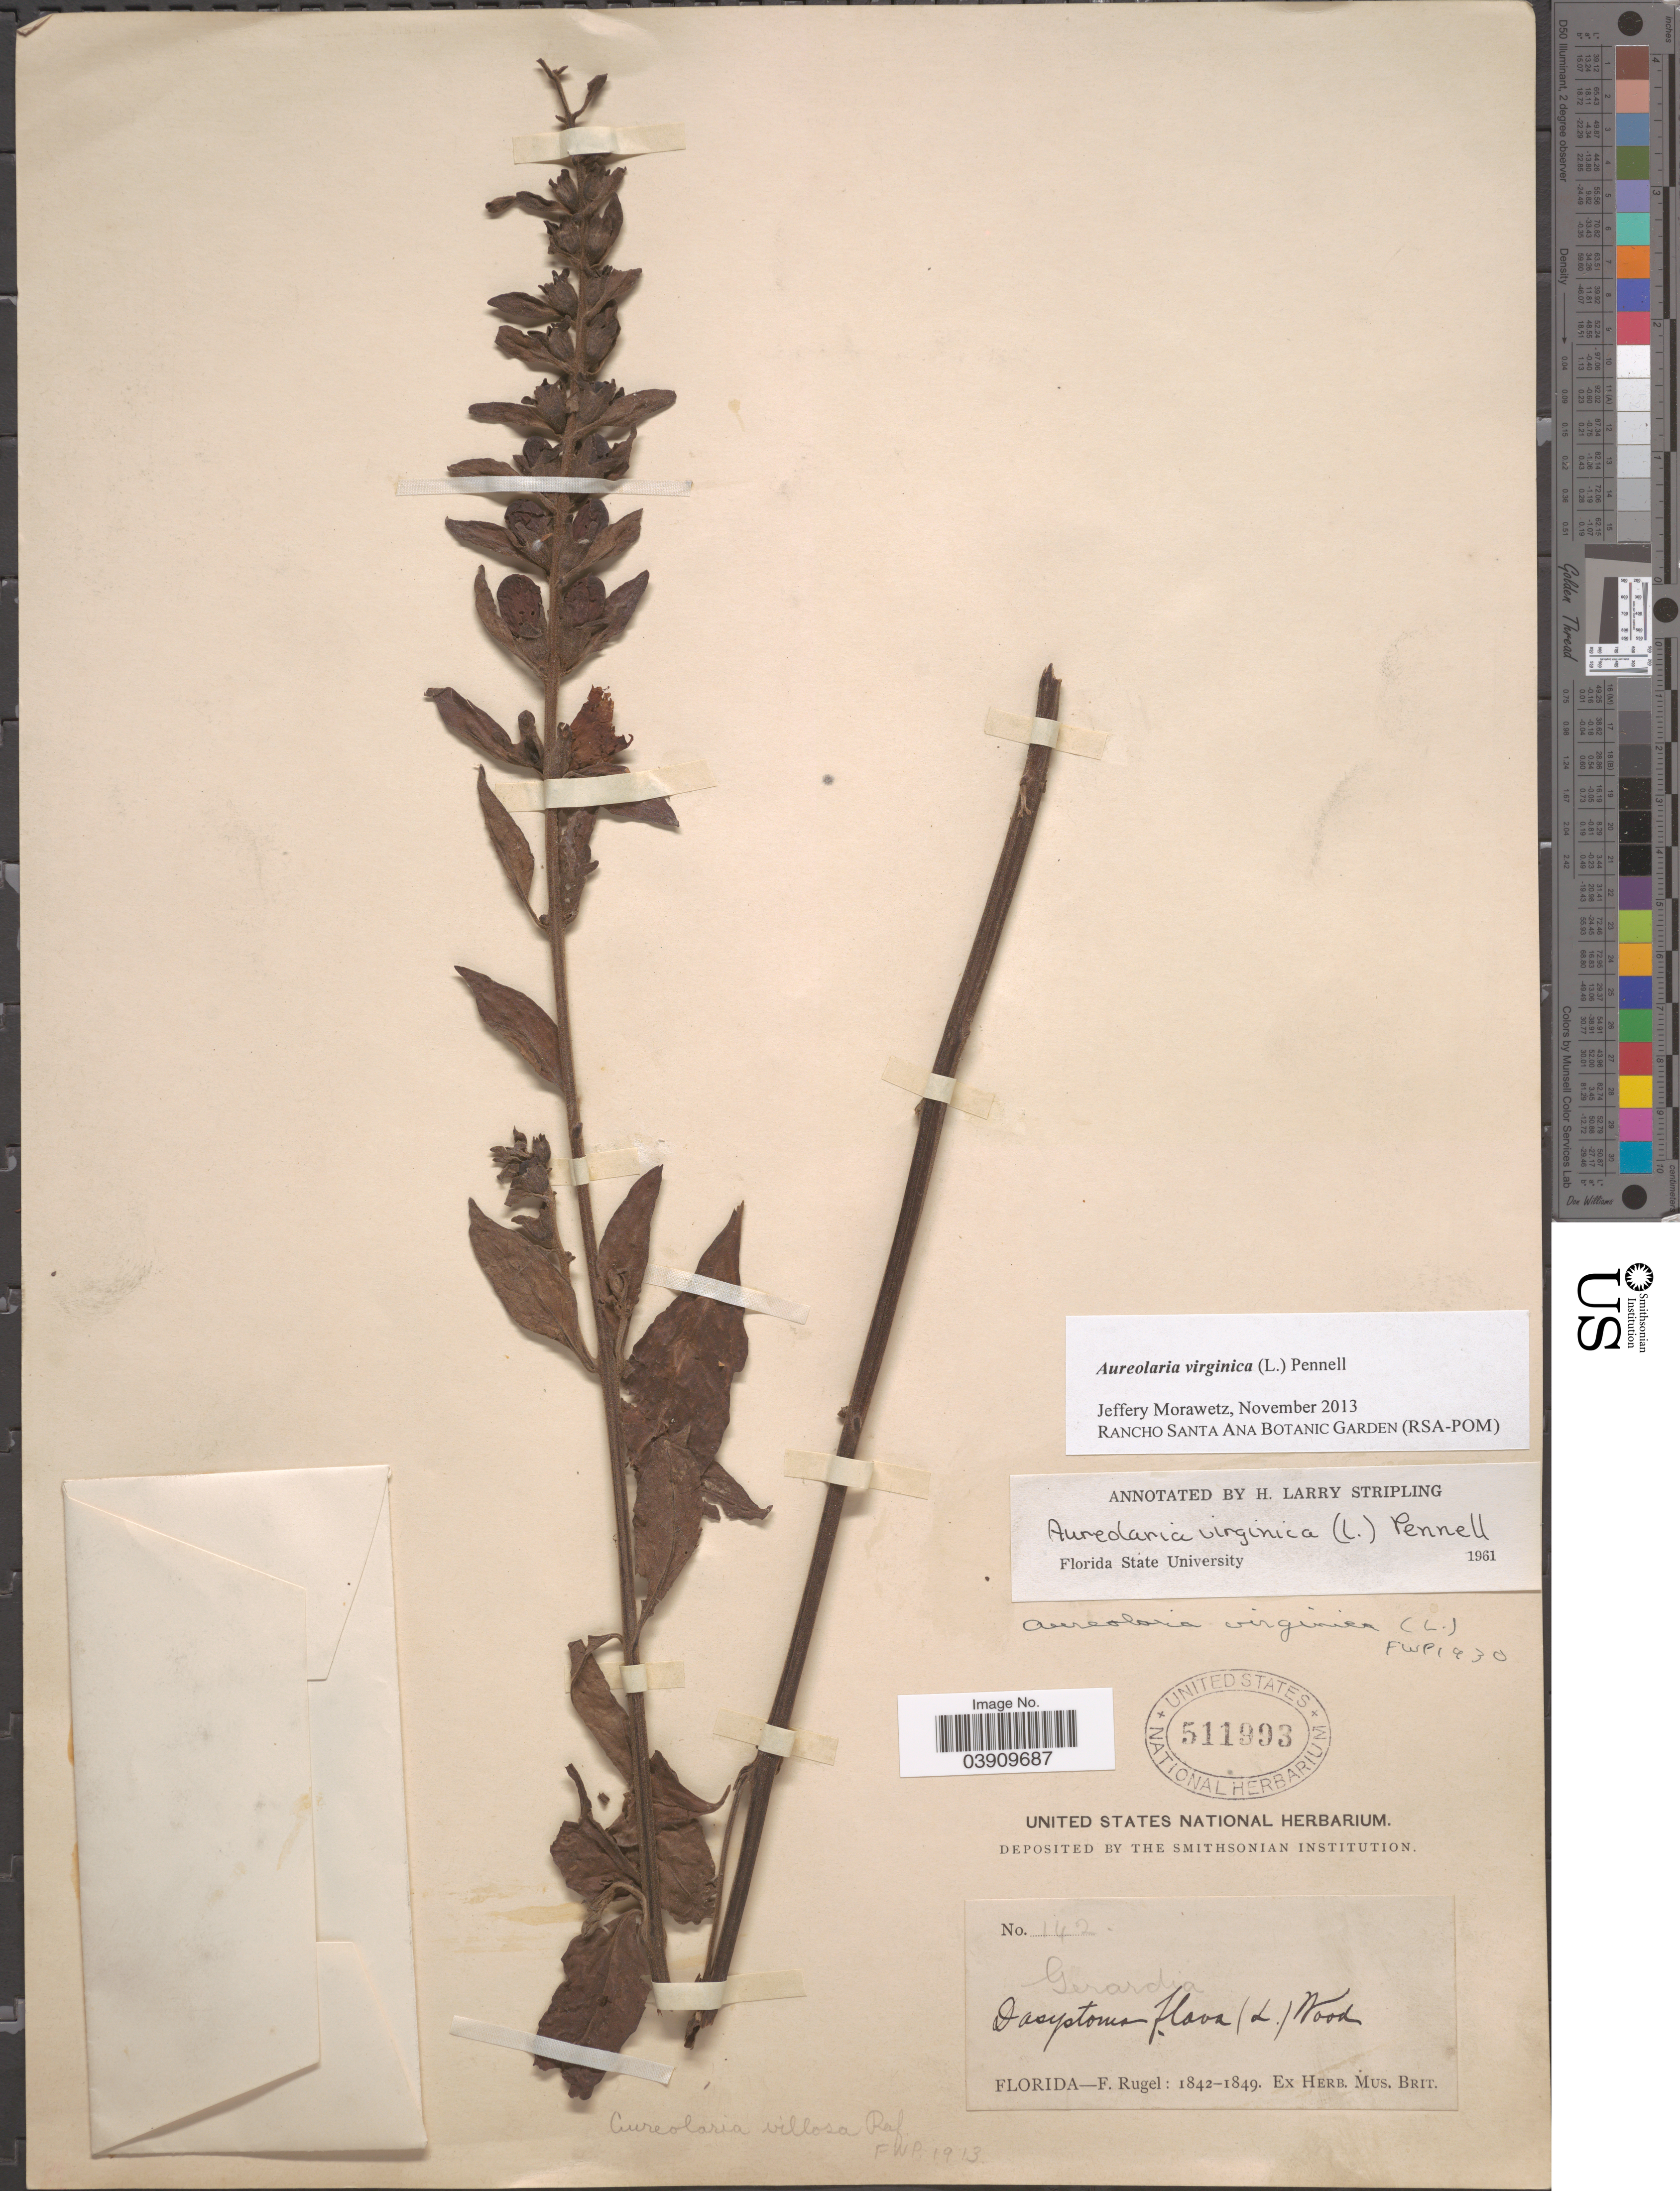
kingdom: Plantae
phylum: Tracheophyta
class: Magnoliopsida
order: Lamiales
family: Orobanchaceae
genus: Aureolaria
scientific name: Aureolaria virginica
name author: (L.) Pennell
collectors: F. Rugel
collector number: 142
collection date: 1842/1849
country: United States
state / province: Florida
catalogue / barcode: US 511993